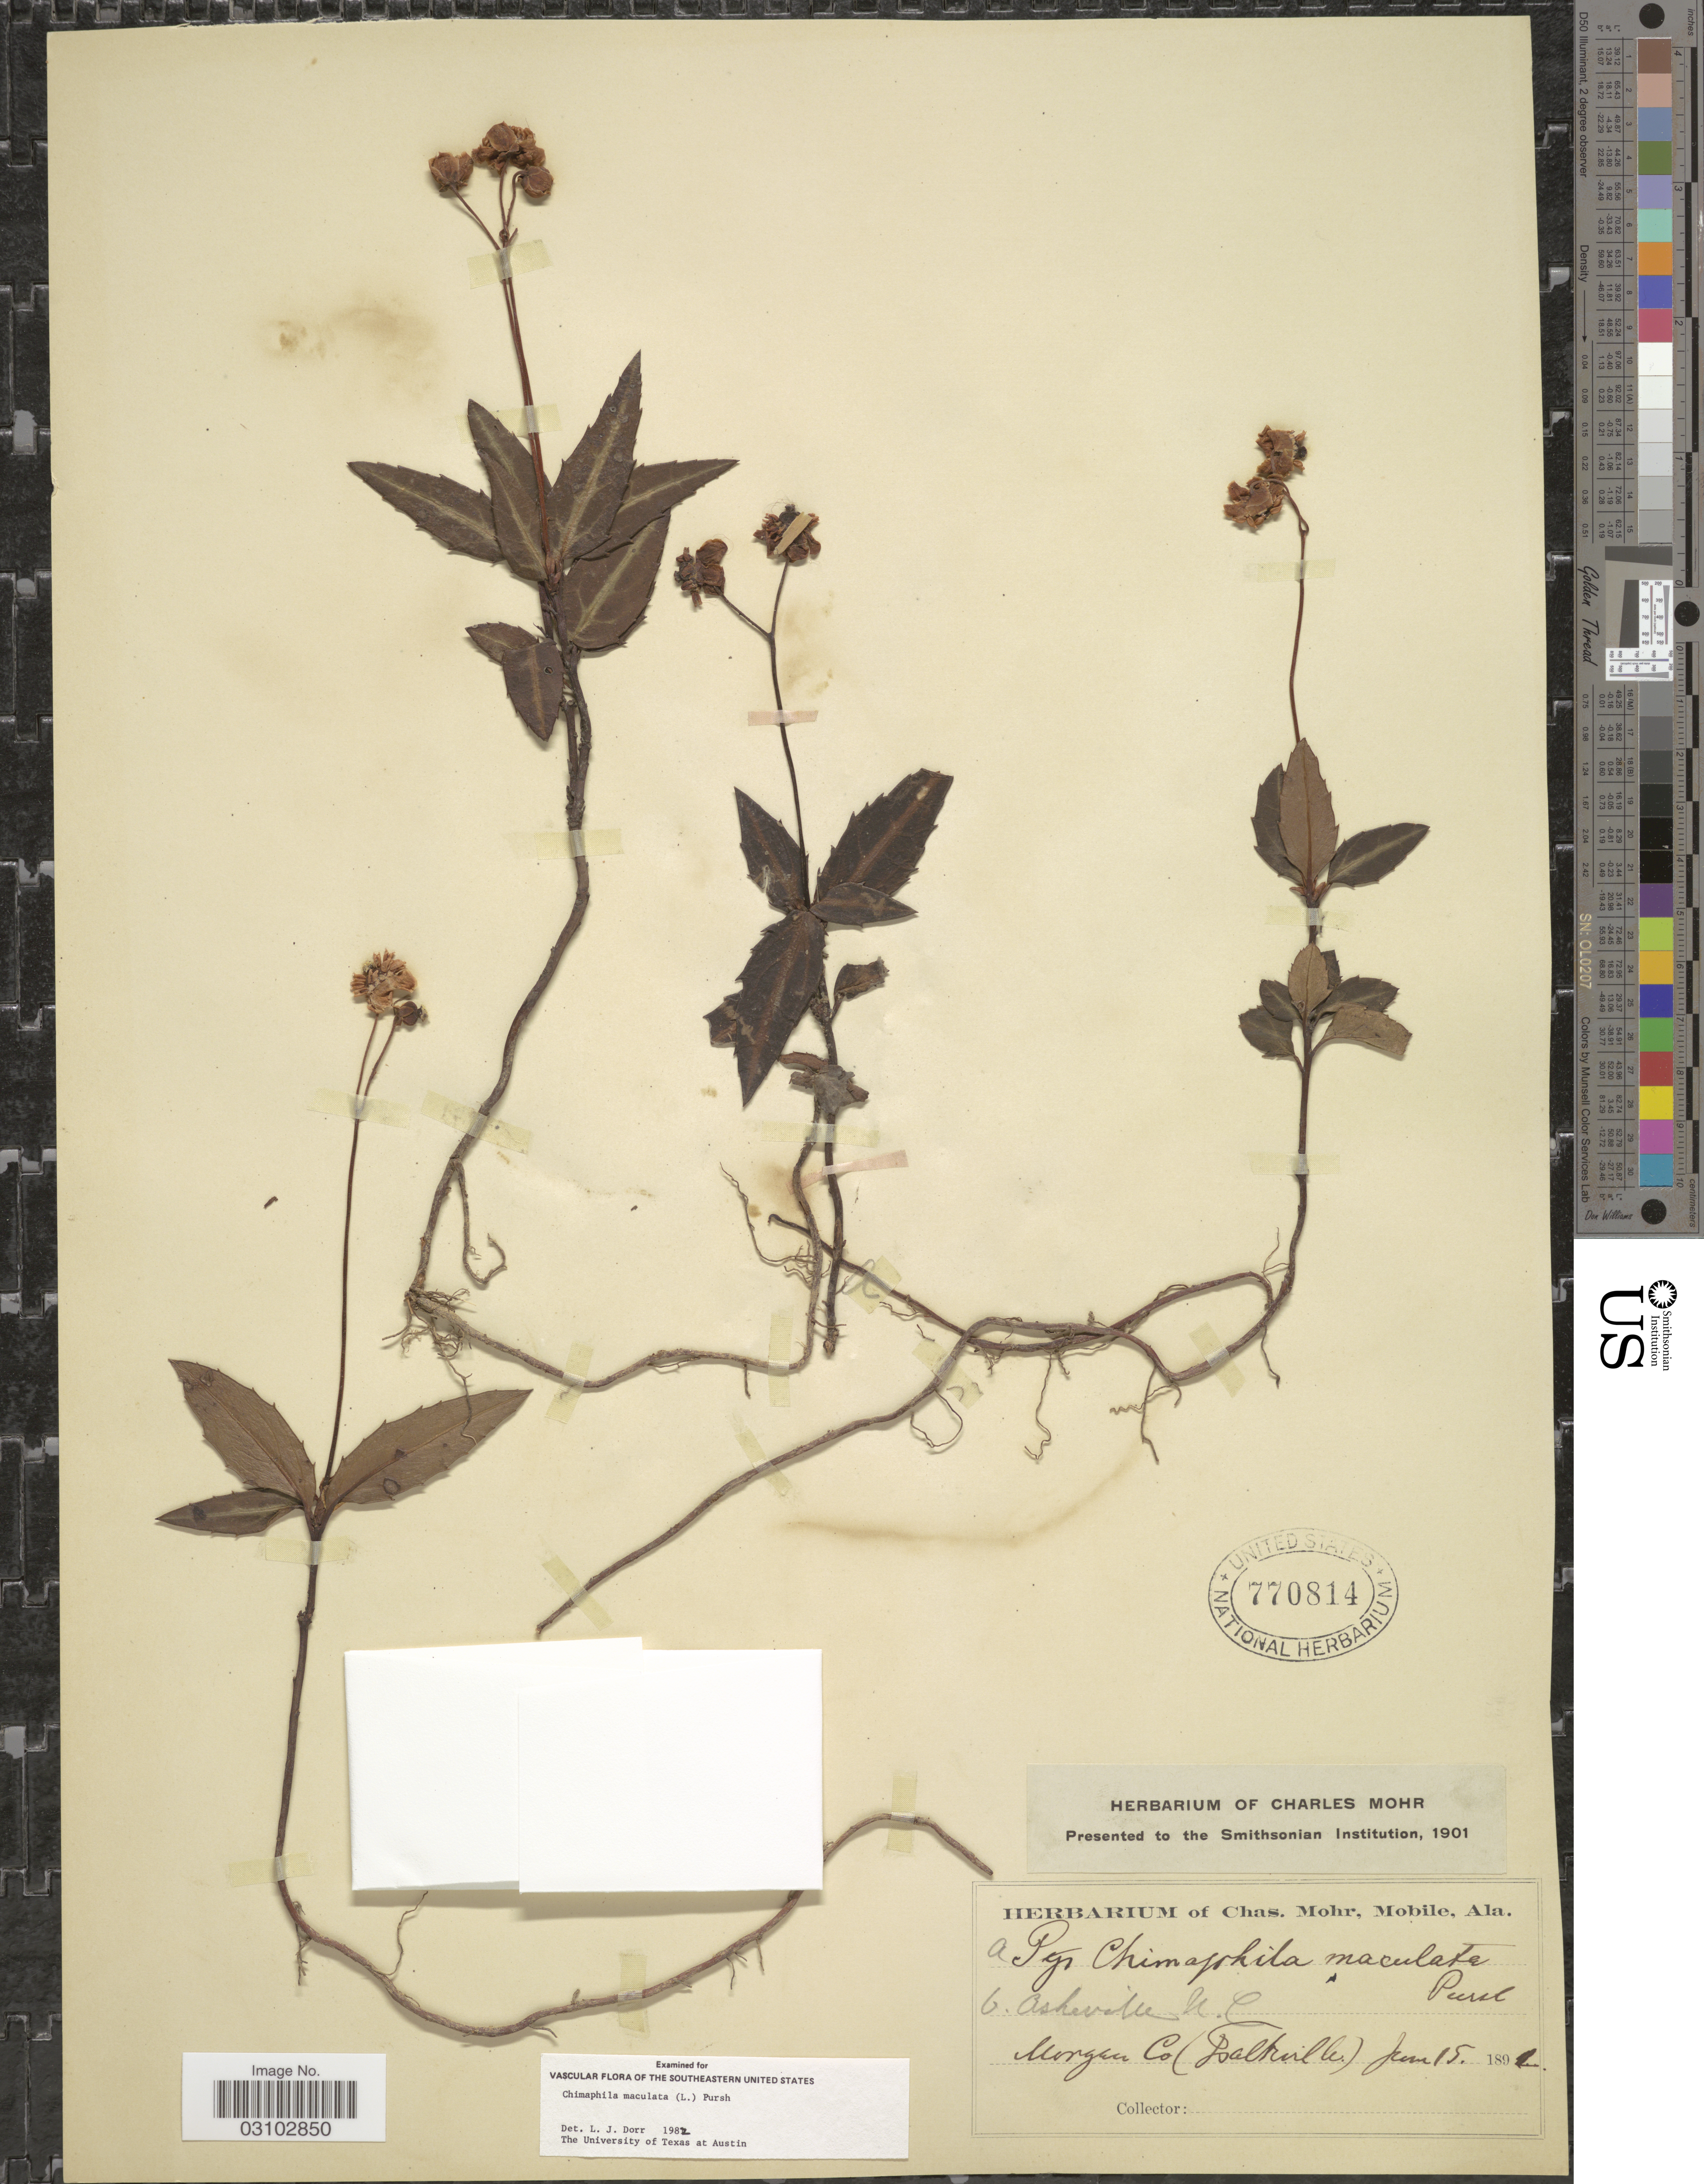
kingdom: Plantae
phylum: Tracheophyta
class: Magnoliopsida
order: Ericales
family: Ericaceae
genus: Chimaphila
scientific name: Chimaphila maculata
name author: (L.) Pursh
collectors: ex herb. Charles Mohr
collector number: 6*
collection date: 1891-06-15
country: United States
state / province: North Carolina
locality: Asheville. Morgan Co. (Falkville).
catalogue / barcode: US 770814